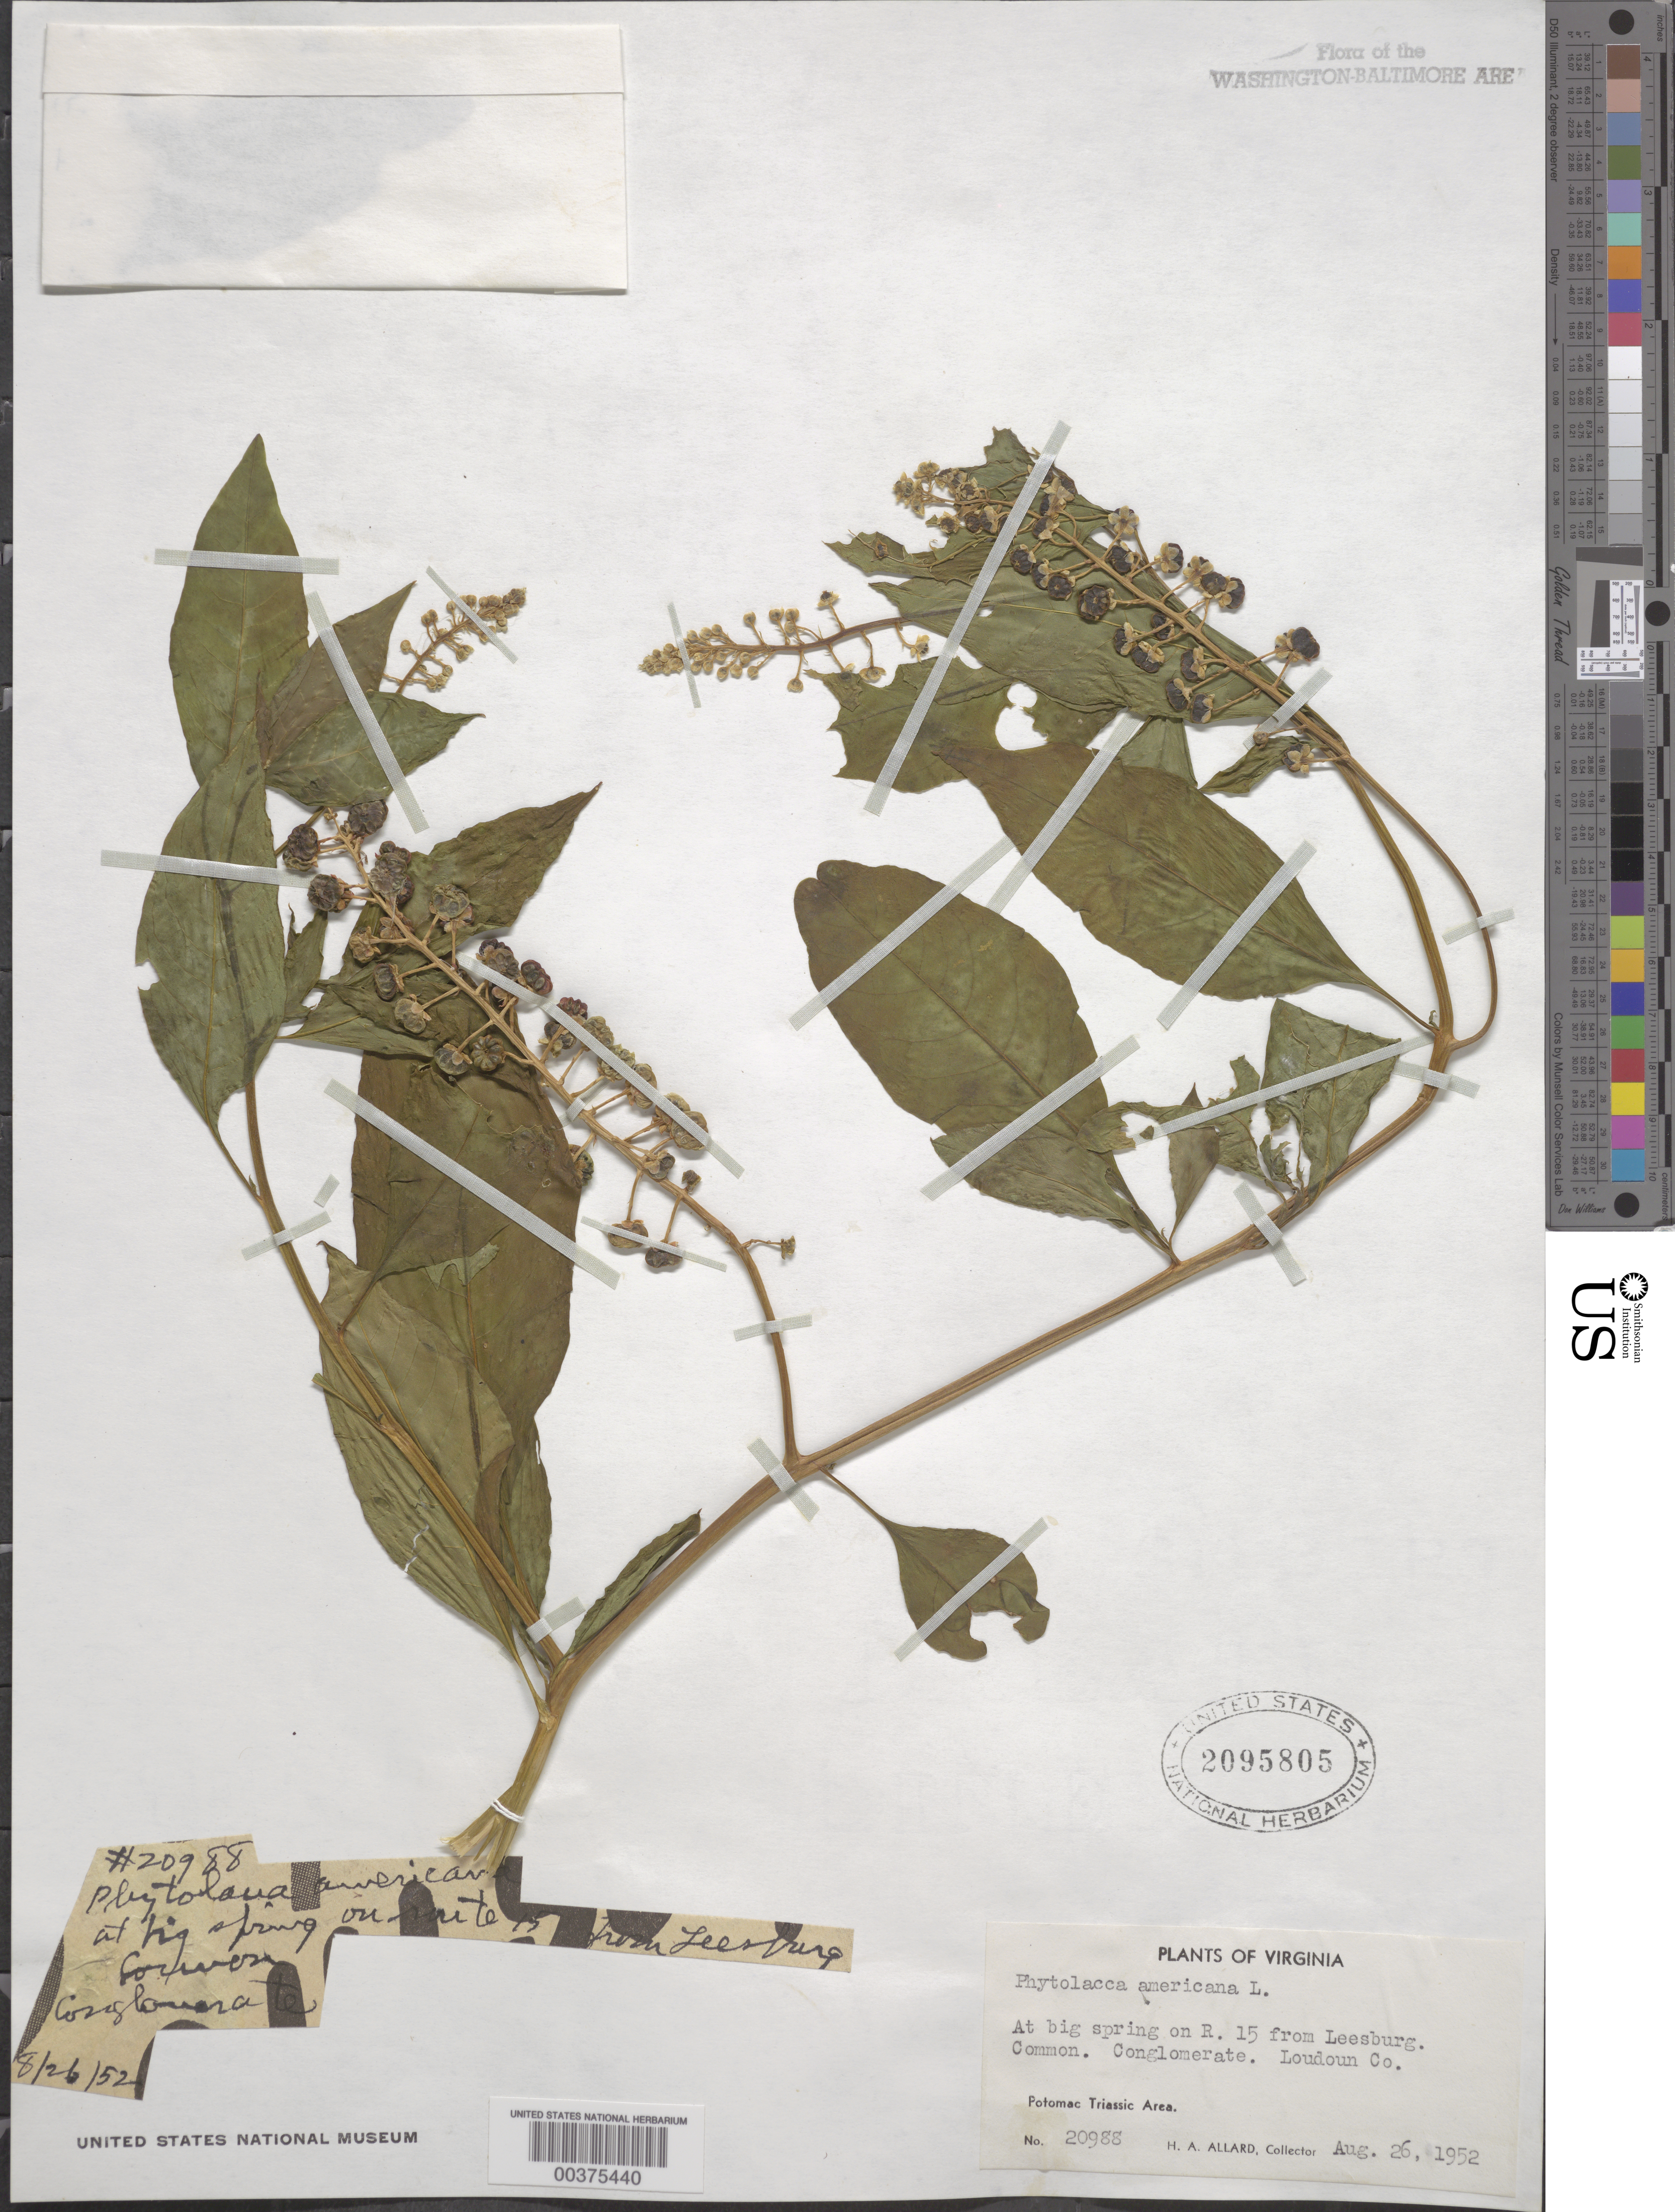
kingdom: Plantae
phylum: Tracheophyta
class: Magnoliopsida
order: Caryophyllales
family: Phytolaccaceae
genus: Phytolacca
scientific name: Phytolacca americana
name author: L.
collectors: H. A. Allard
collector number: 20988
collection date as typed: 26 Aug 1952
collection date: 1952-08-26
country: United States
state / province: Virginia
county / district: Loudoun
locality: Spring, Route 15 from Leesburg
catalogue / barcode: US 2095805